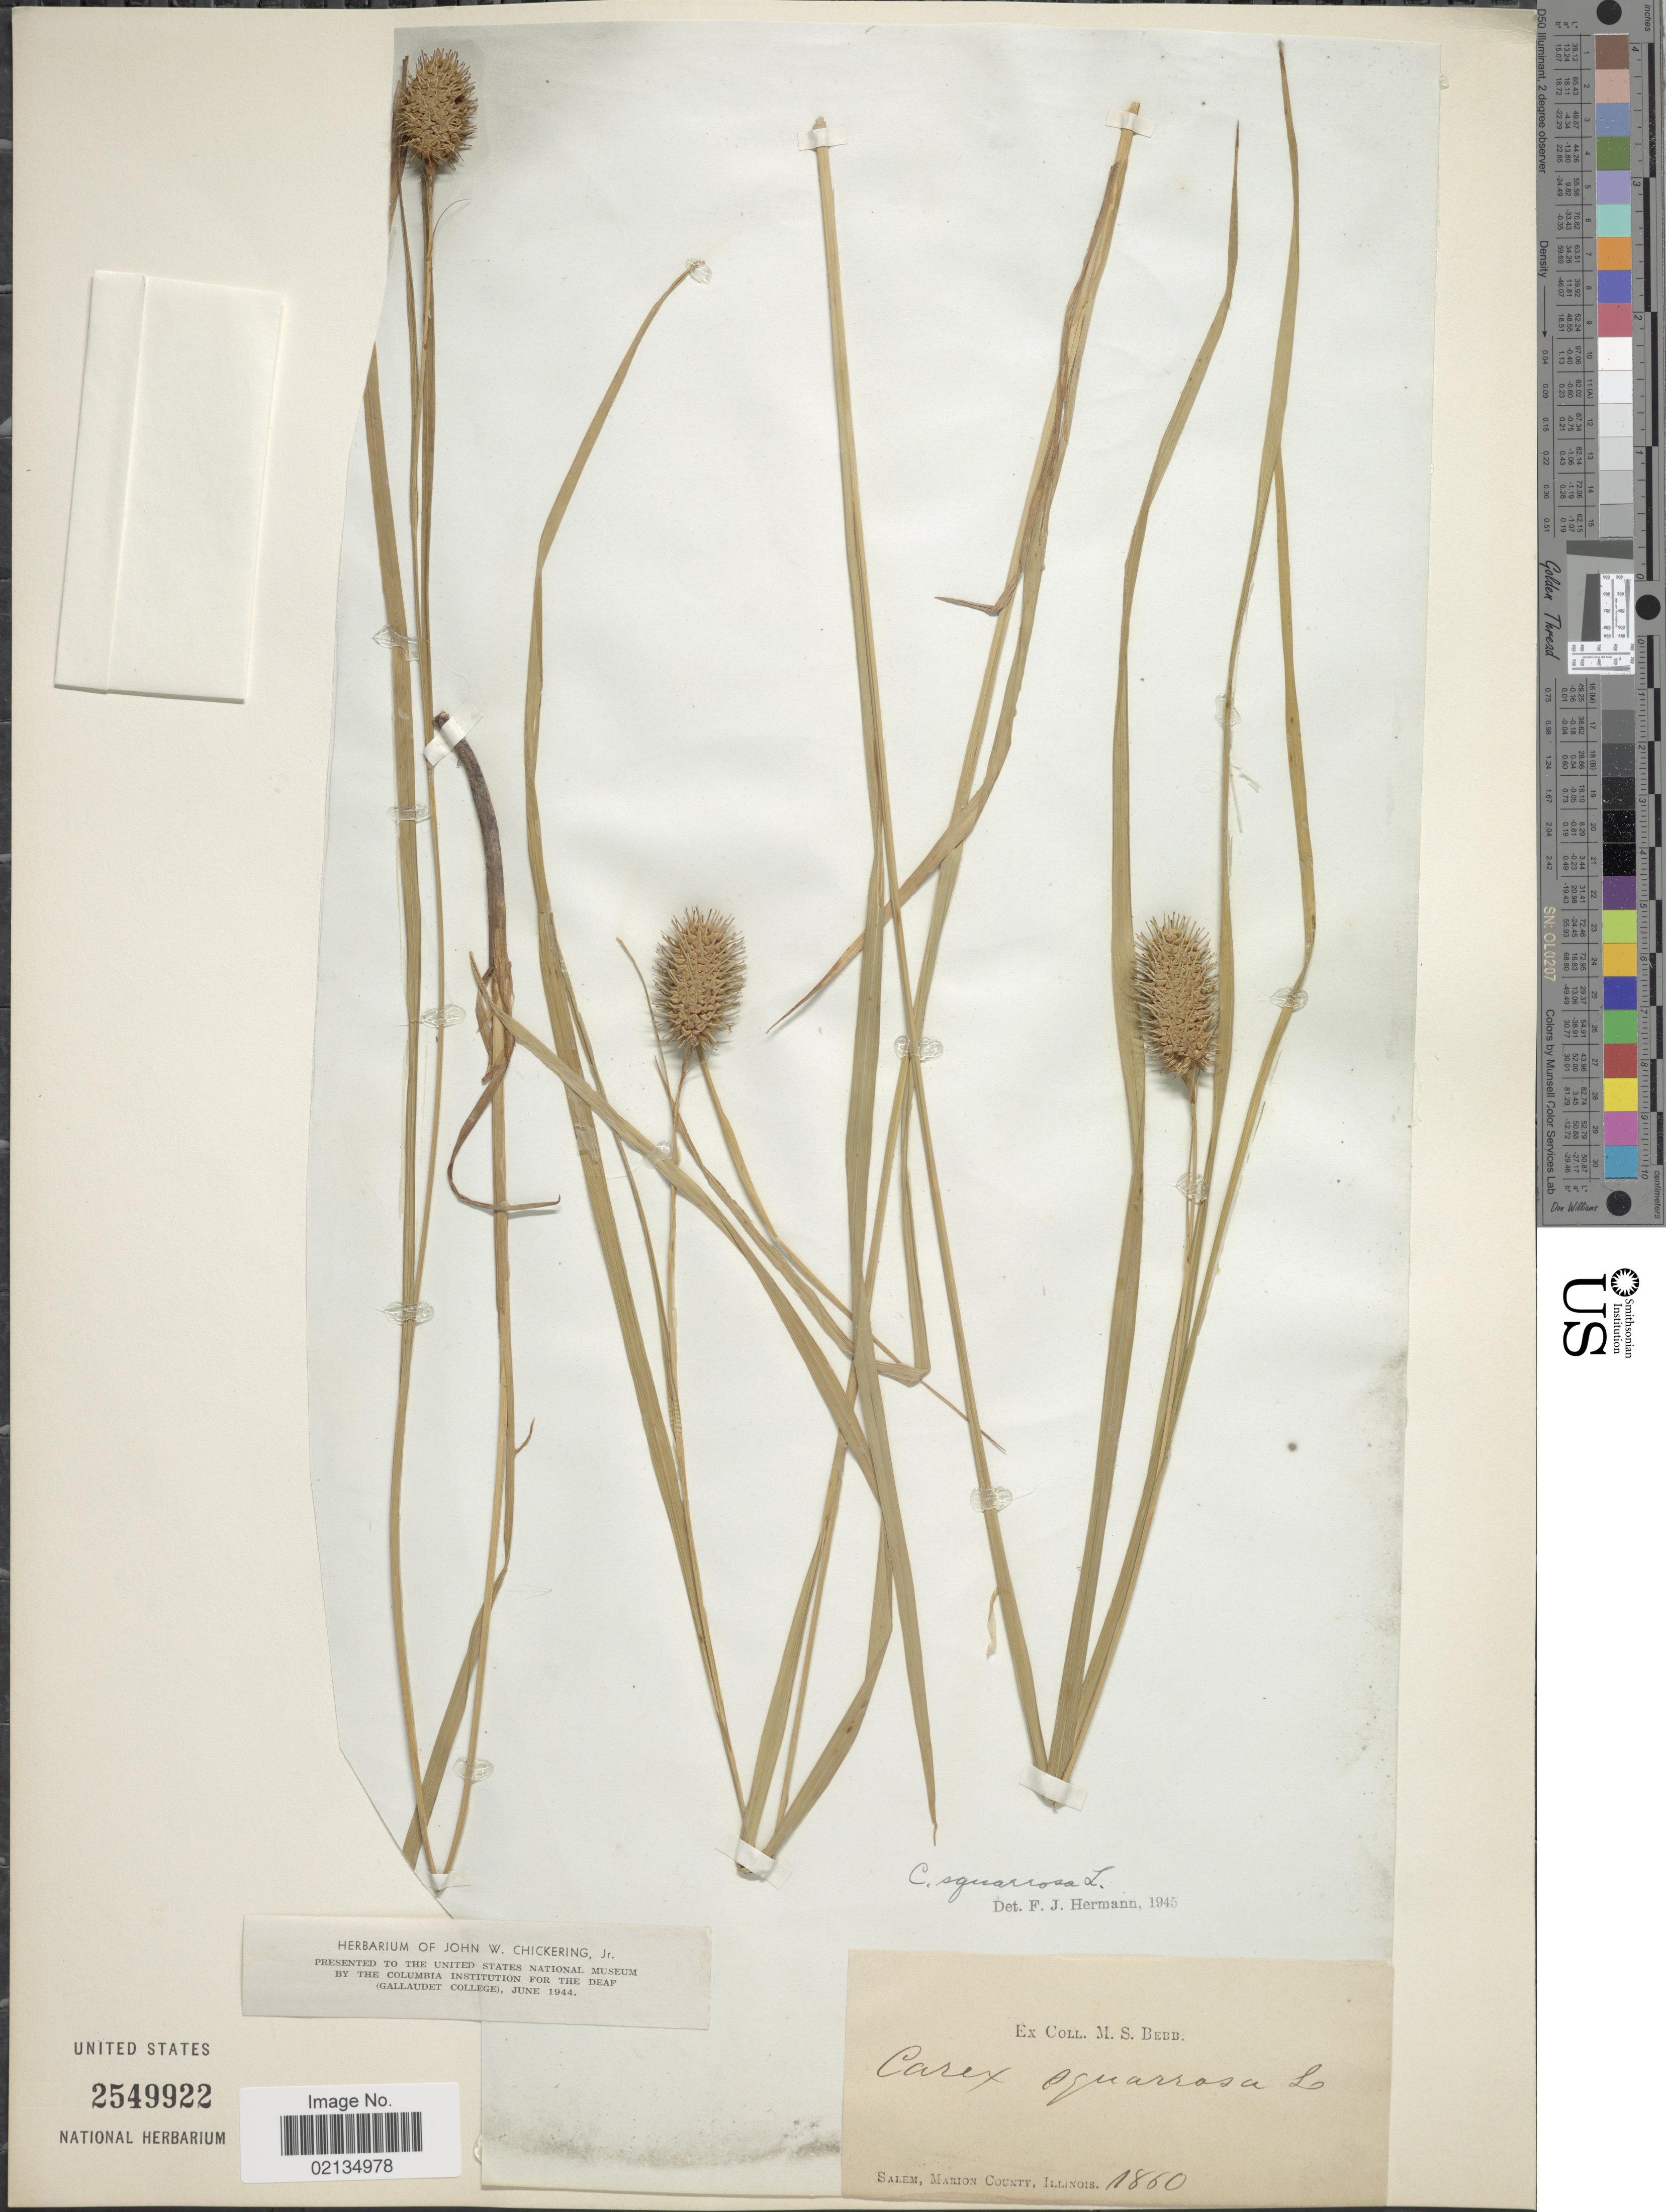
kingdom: Plantae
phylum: Tracheophyta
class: Liliopsida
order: Poales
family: Cyperaceae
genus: Carex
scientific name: Carex squarrosa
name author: L.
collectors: M. Bebb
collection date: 1880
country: United States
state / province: Illinois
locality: Salem, Marion County, Illinois.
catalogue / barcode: US 2549922